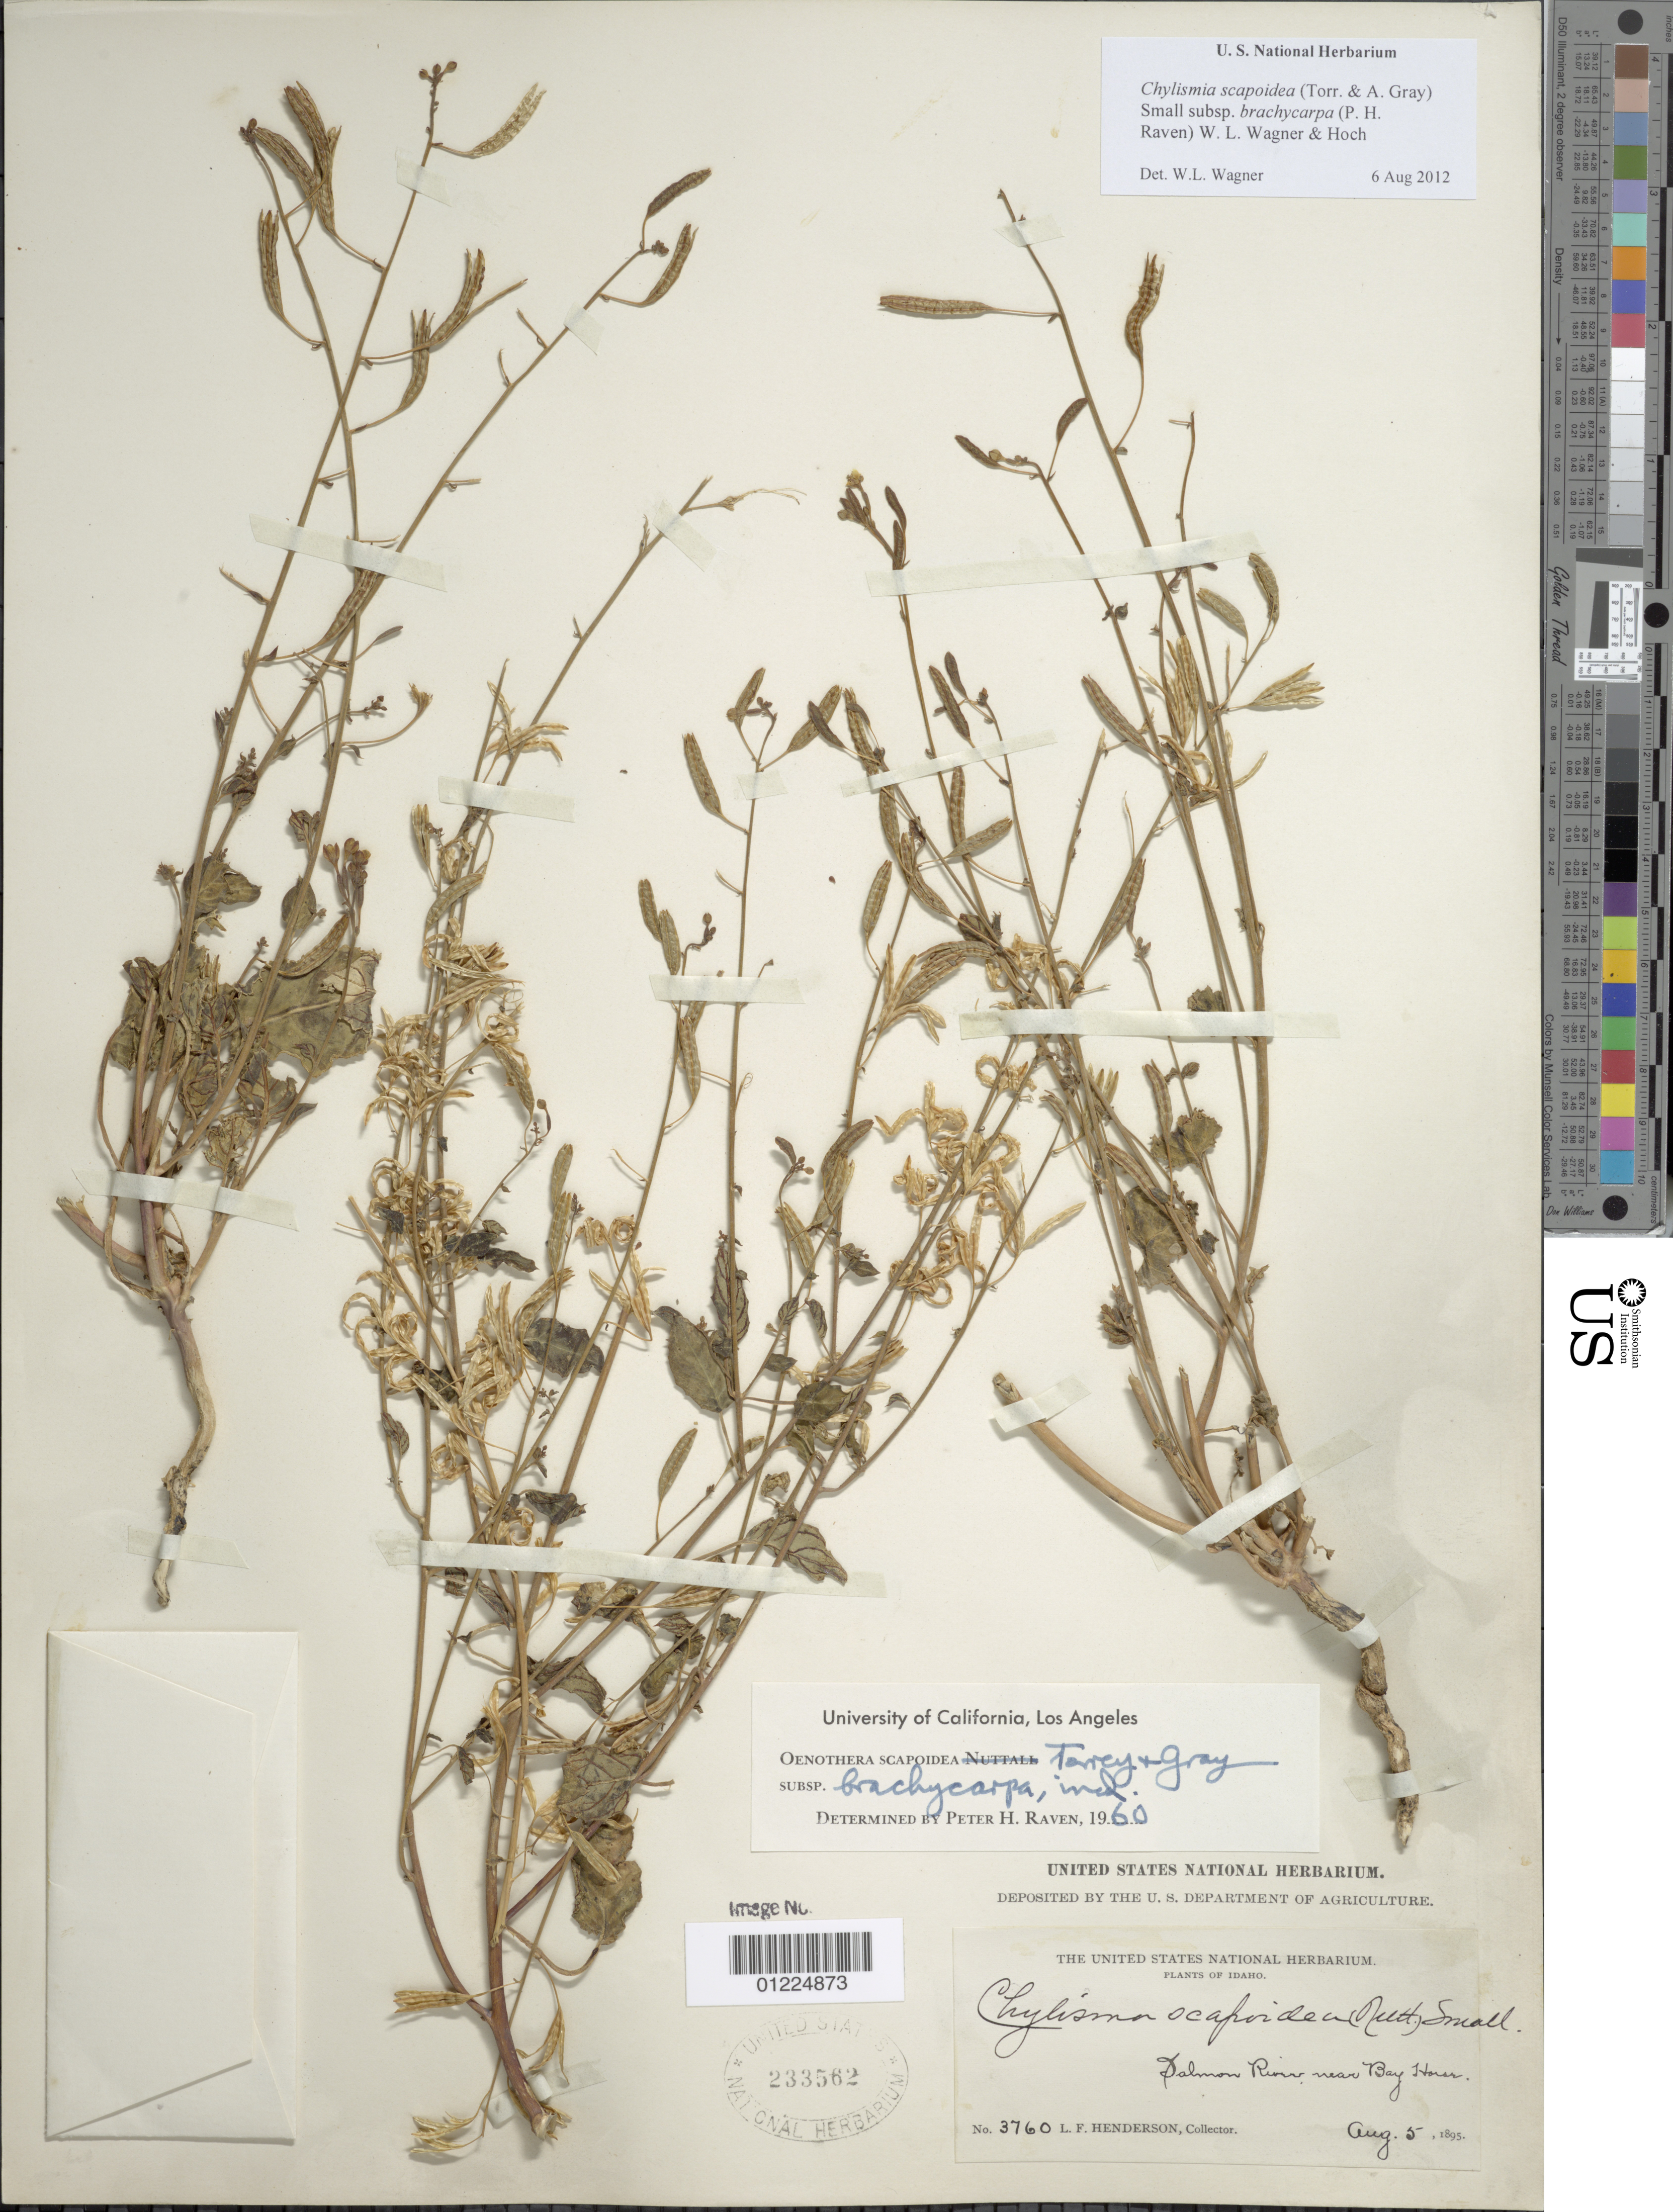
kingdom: Plantae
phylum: Tracheophyta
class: Magnoliopsida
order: Myrtales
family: Onagraceae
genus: Chylismia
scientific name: Chylismia scapoidea subsp. brachycarpa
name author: (P.H. Raven) W.L. Wagner & Hoch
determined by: Wagner, W. L., (BOT), Smithsonian Institution - National Museum of Natural History (UNITED STATES)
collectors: L. F. Henderson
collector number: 3760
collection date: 1895-08-05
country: United States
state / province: Idaho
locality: Dalmon River, near Bay House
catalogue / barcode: US 233562